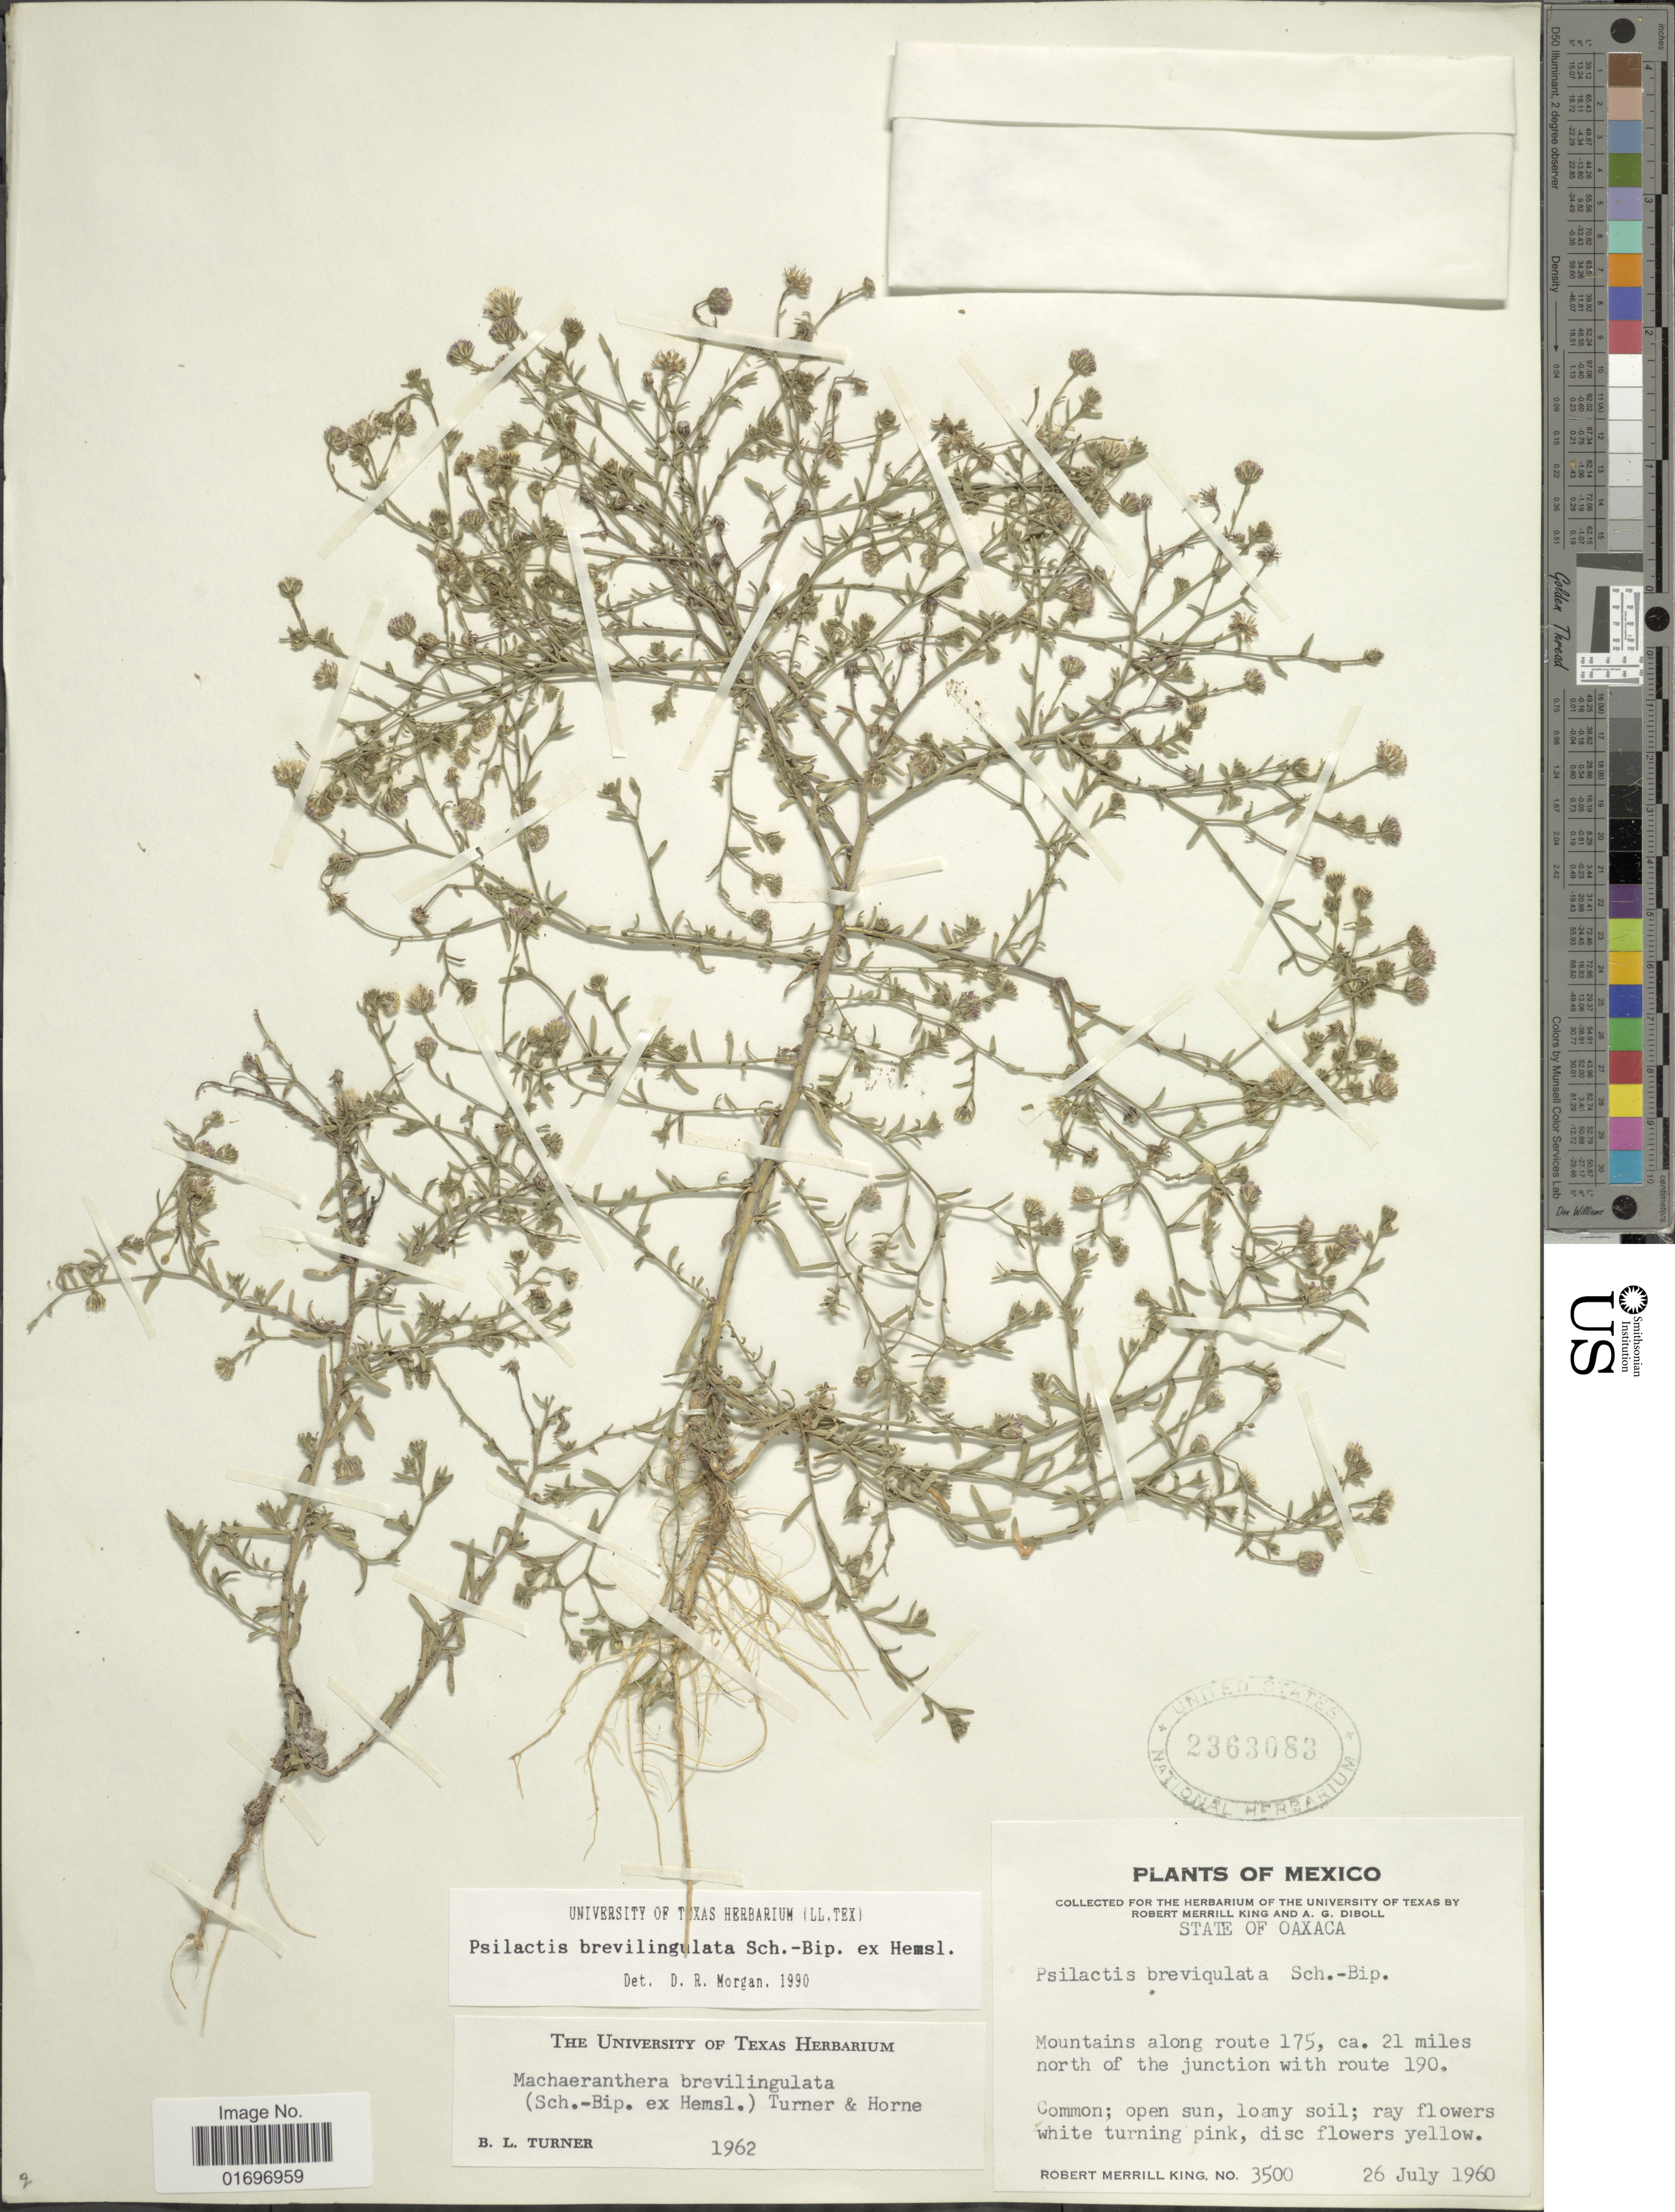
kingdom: Plantae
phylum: Tracheophyta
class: Magnoliopsida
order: Asterales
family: Asteraceae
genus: Psilactis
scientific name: Psilactis brevilingulata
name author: Sch. Bip. ex Hemsl.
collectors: R. M. King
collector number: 3500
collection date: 1960-07-26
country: Mexico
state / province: Oaxaca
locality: State of Oaxaca. Mountains along route 175, ca. 21 miles north of the junction with route 190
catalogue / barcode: US 2363083